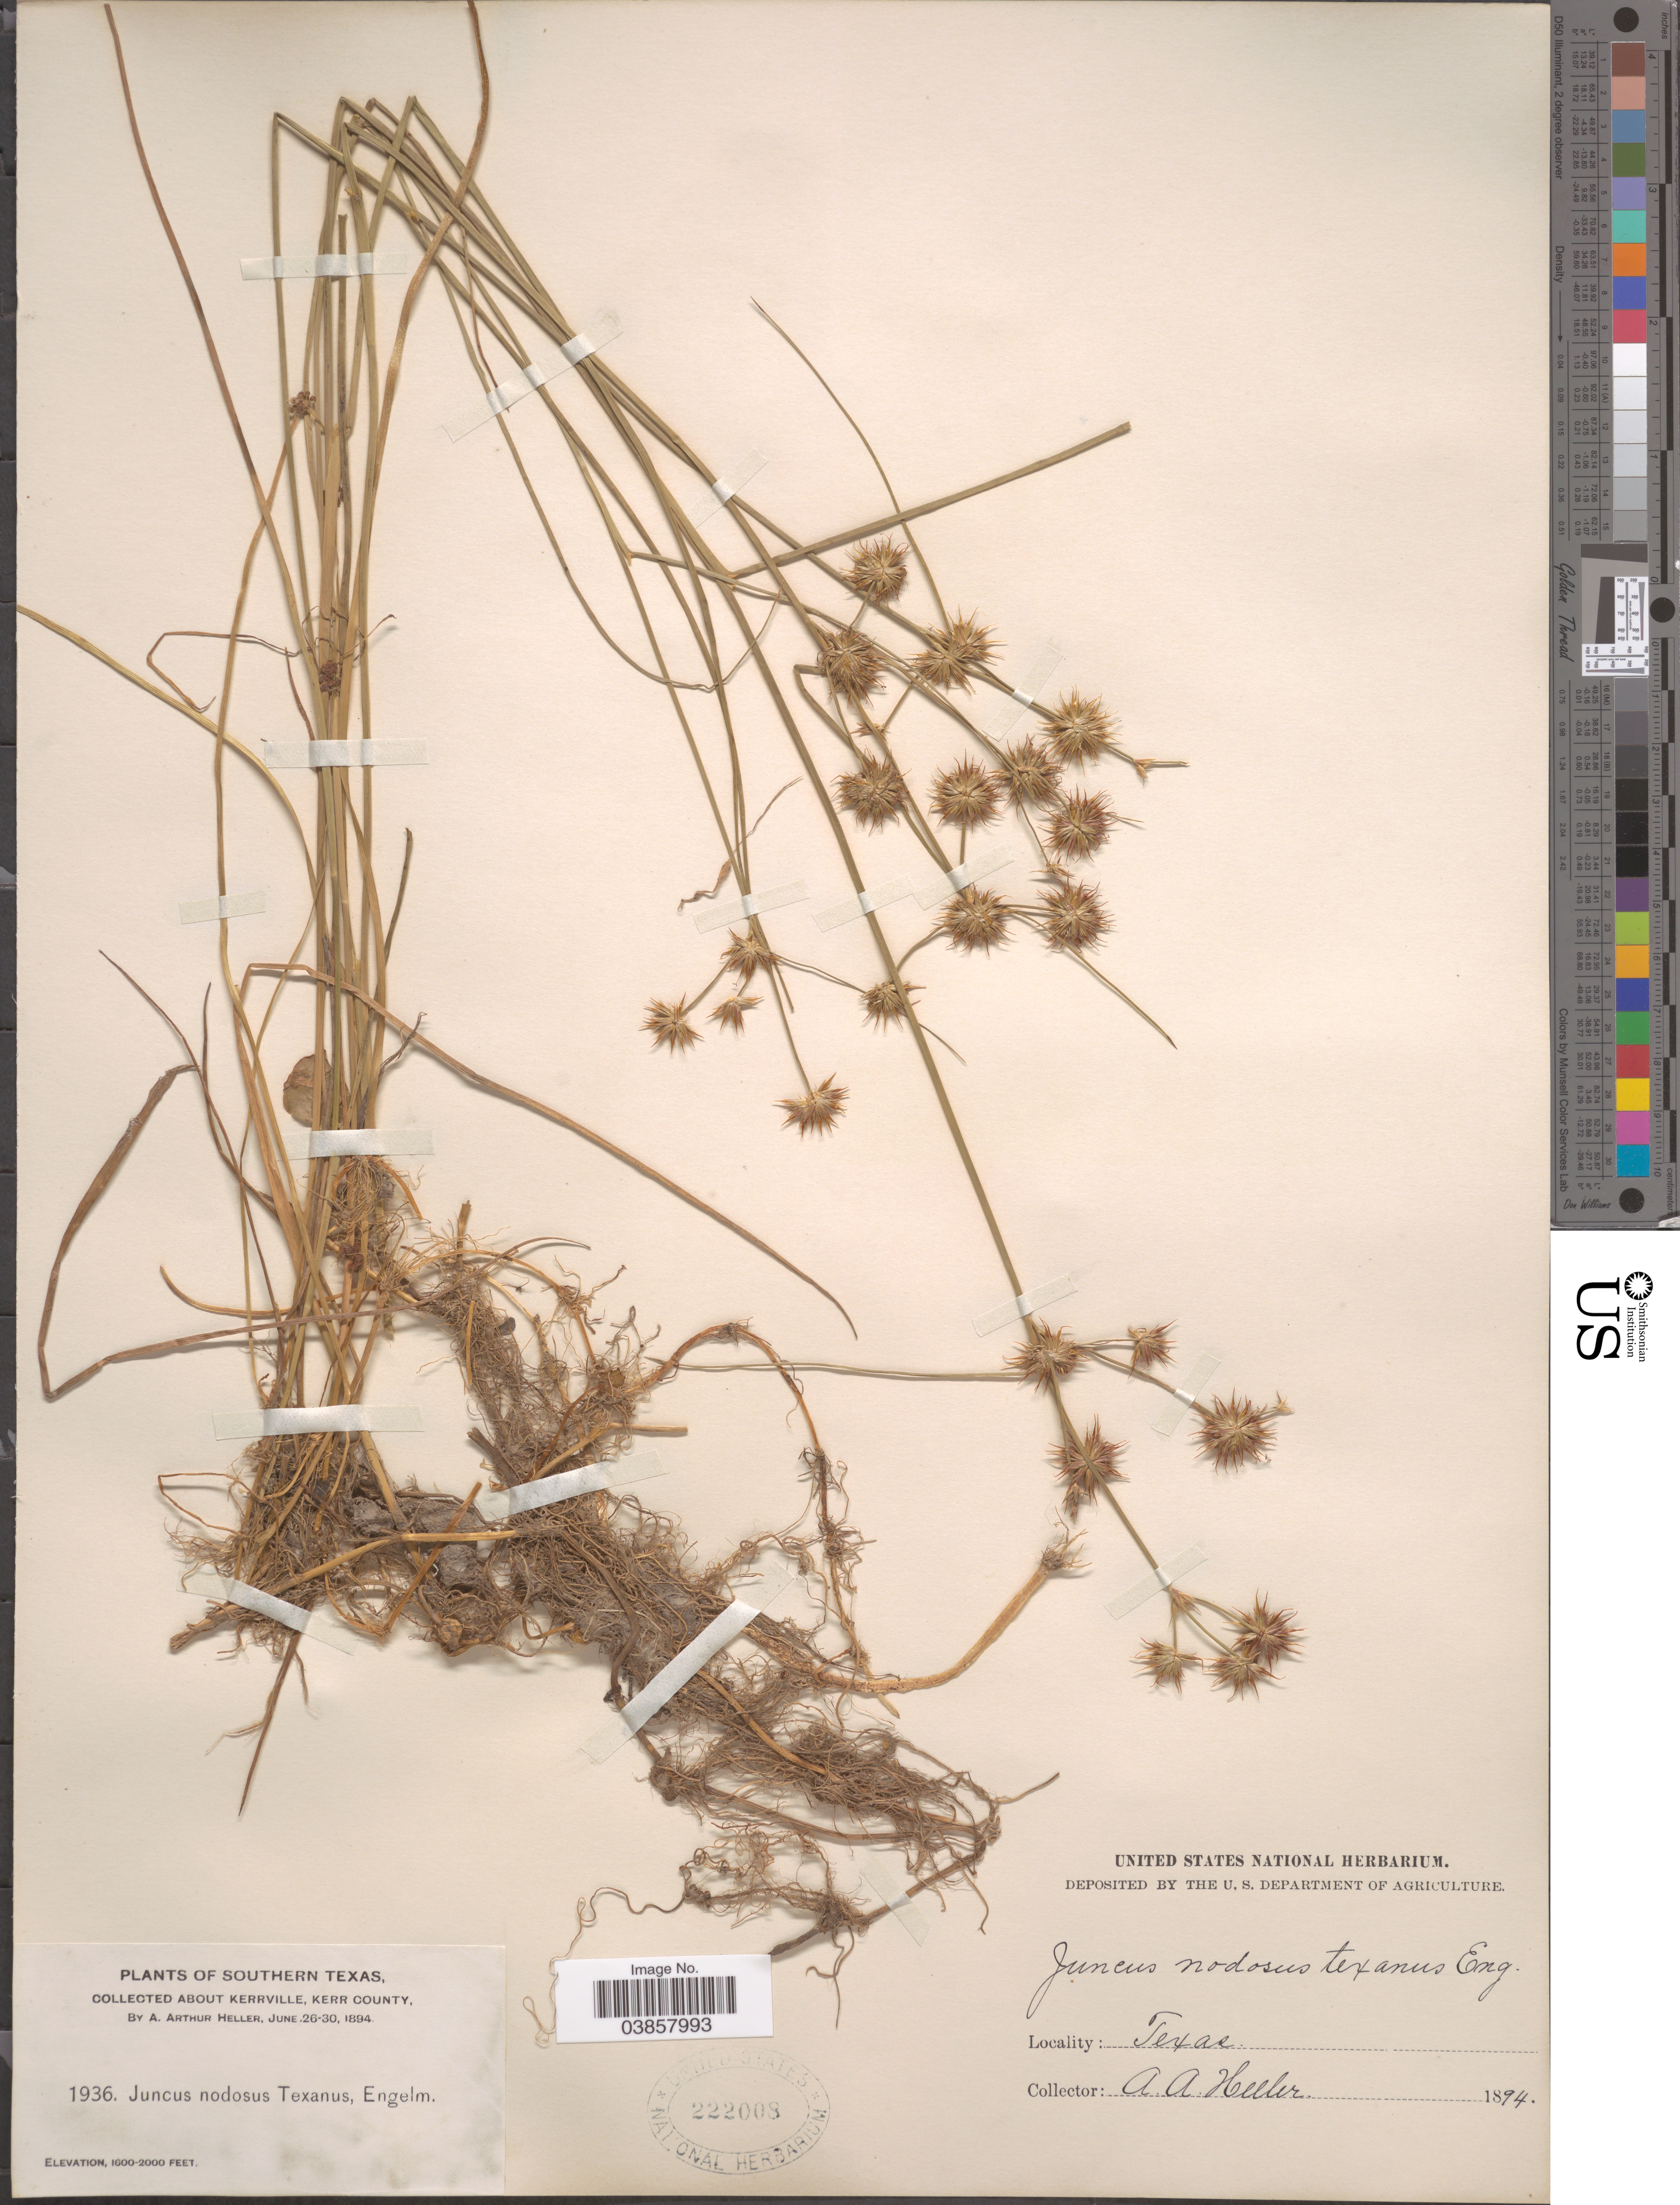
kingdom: Plantae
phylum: Tracheophyta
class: Liliopsida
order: Poales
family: Juncaceae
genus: Juncus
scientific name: Juncus texanus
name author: (Engelm.) Coville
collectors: A. A. Heller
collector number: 1936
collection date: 1894-06-26/1894-06-30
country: United States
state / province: Texas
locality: Southern Texas. About Kerrville, Kerr County.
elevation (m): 488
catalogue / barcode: US 222008